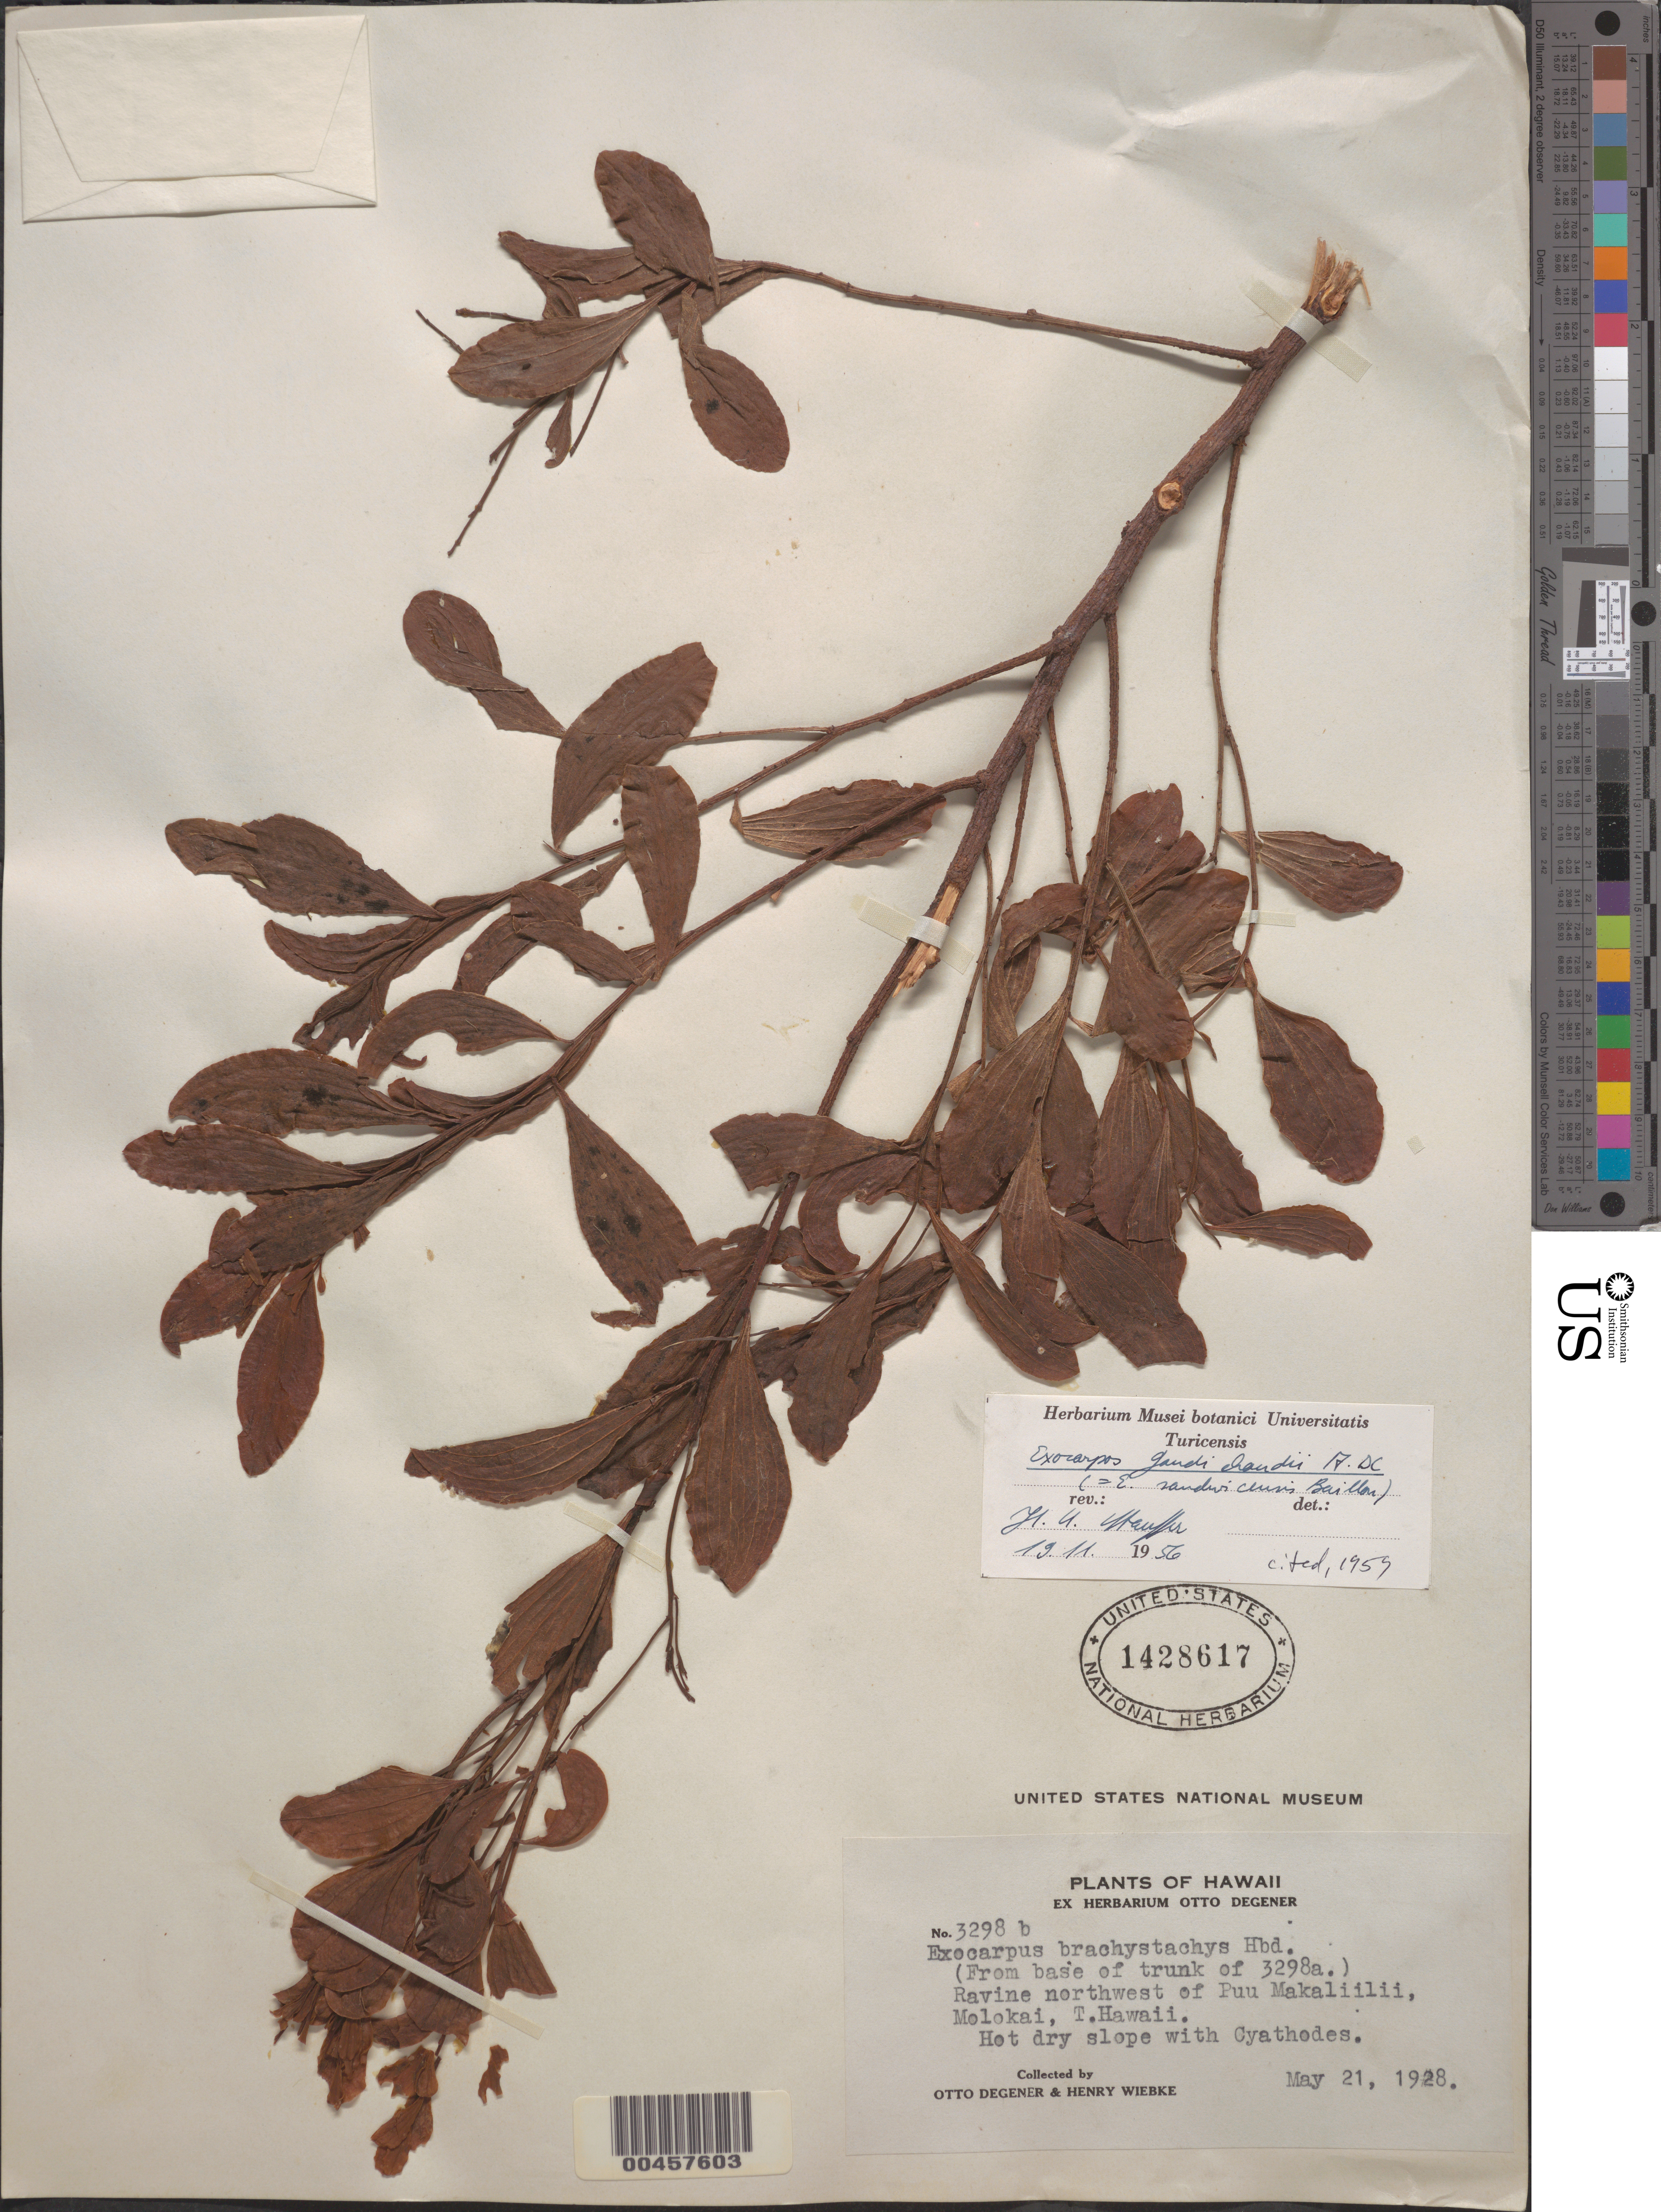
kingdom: Plantae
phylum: Tracheophyta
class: Magnoliopsida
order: Santalales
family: Santalaceae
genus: Exocarpos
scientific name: Exocarpos gaudichaudii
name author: A. DC.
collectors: O. Degener & H. Weibke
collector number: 3298b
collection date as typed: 21 May 1928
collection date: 1928-05-21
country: United States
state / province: Hawaii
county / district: Maui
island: Moloka'i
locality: Ravine NW of Puu Makaliilii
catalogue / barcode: US 1428617